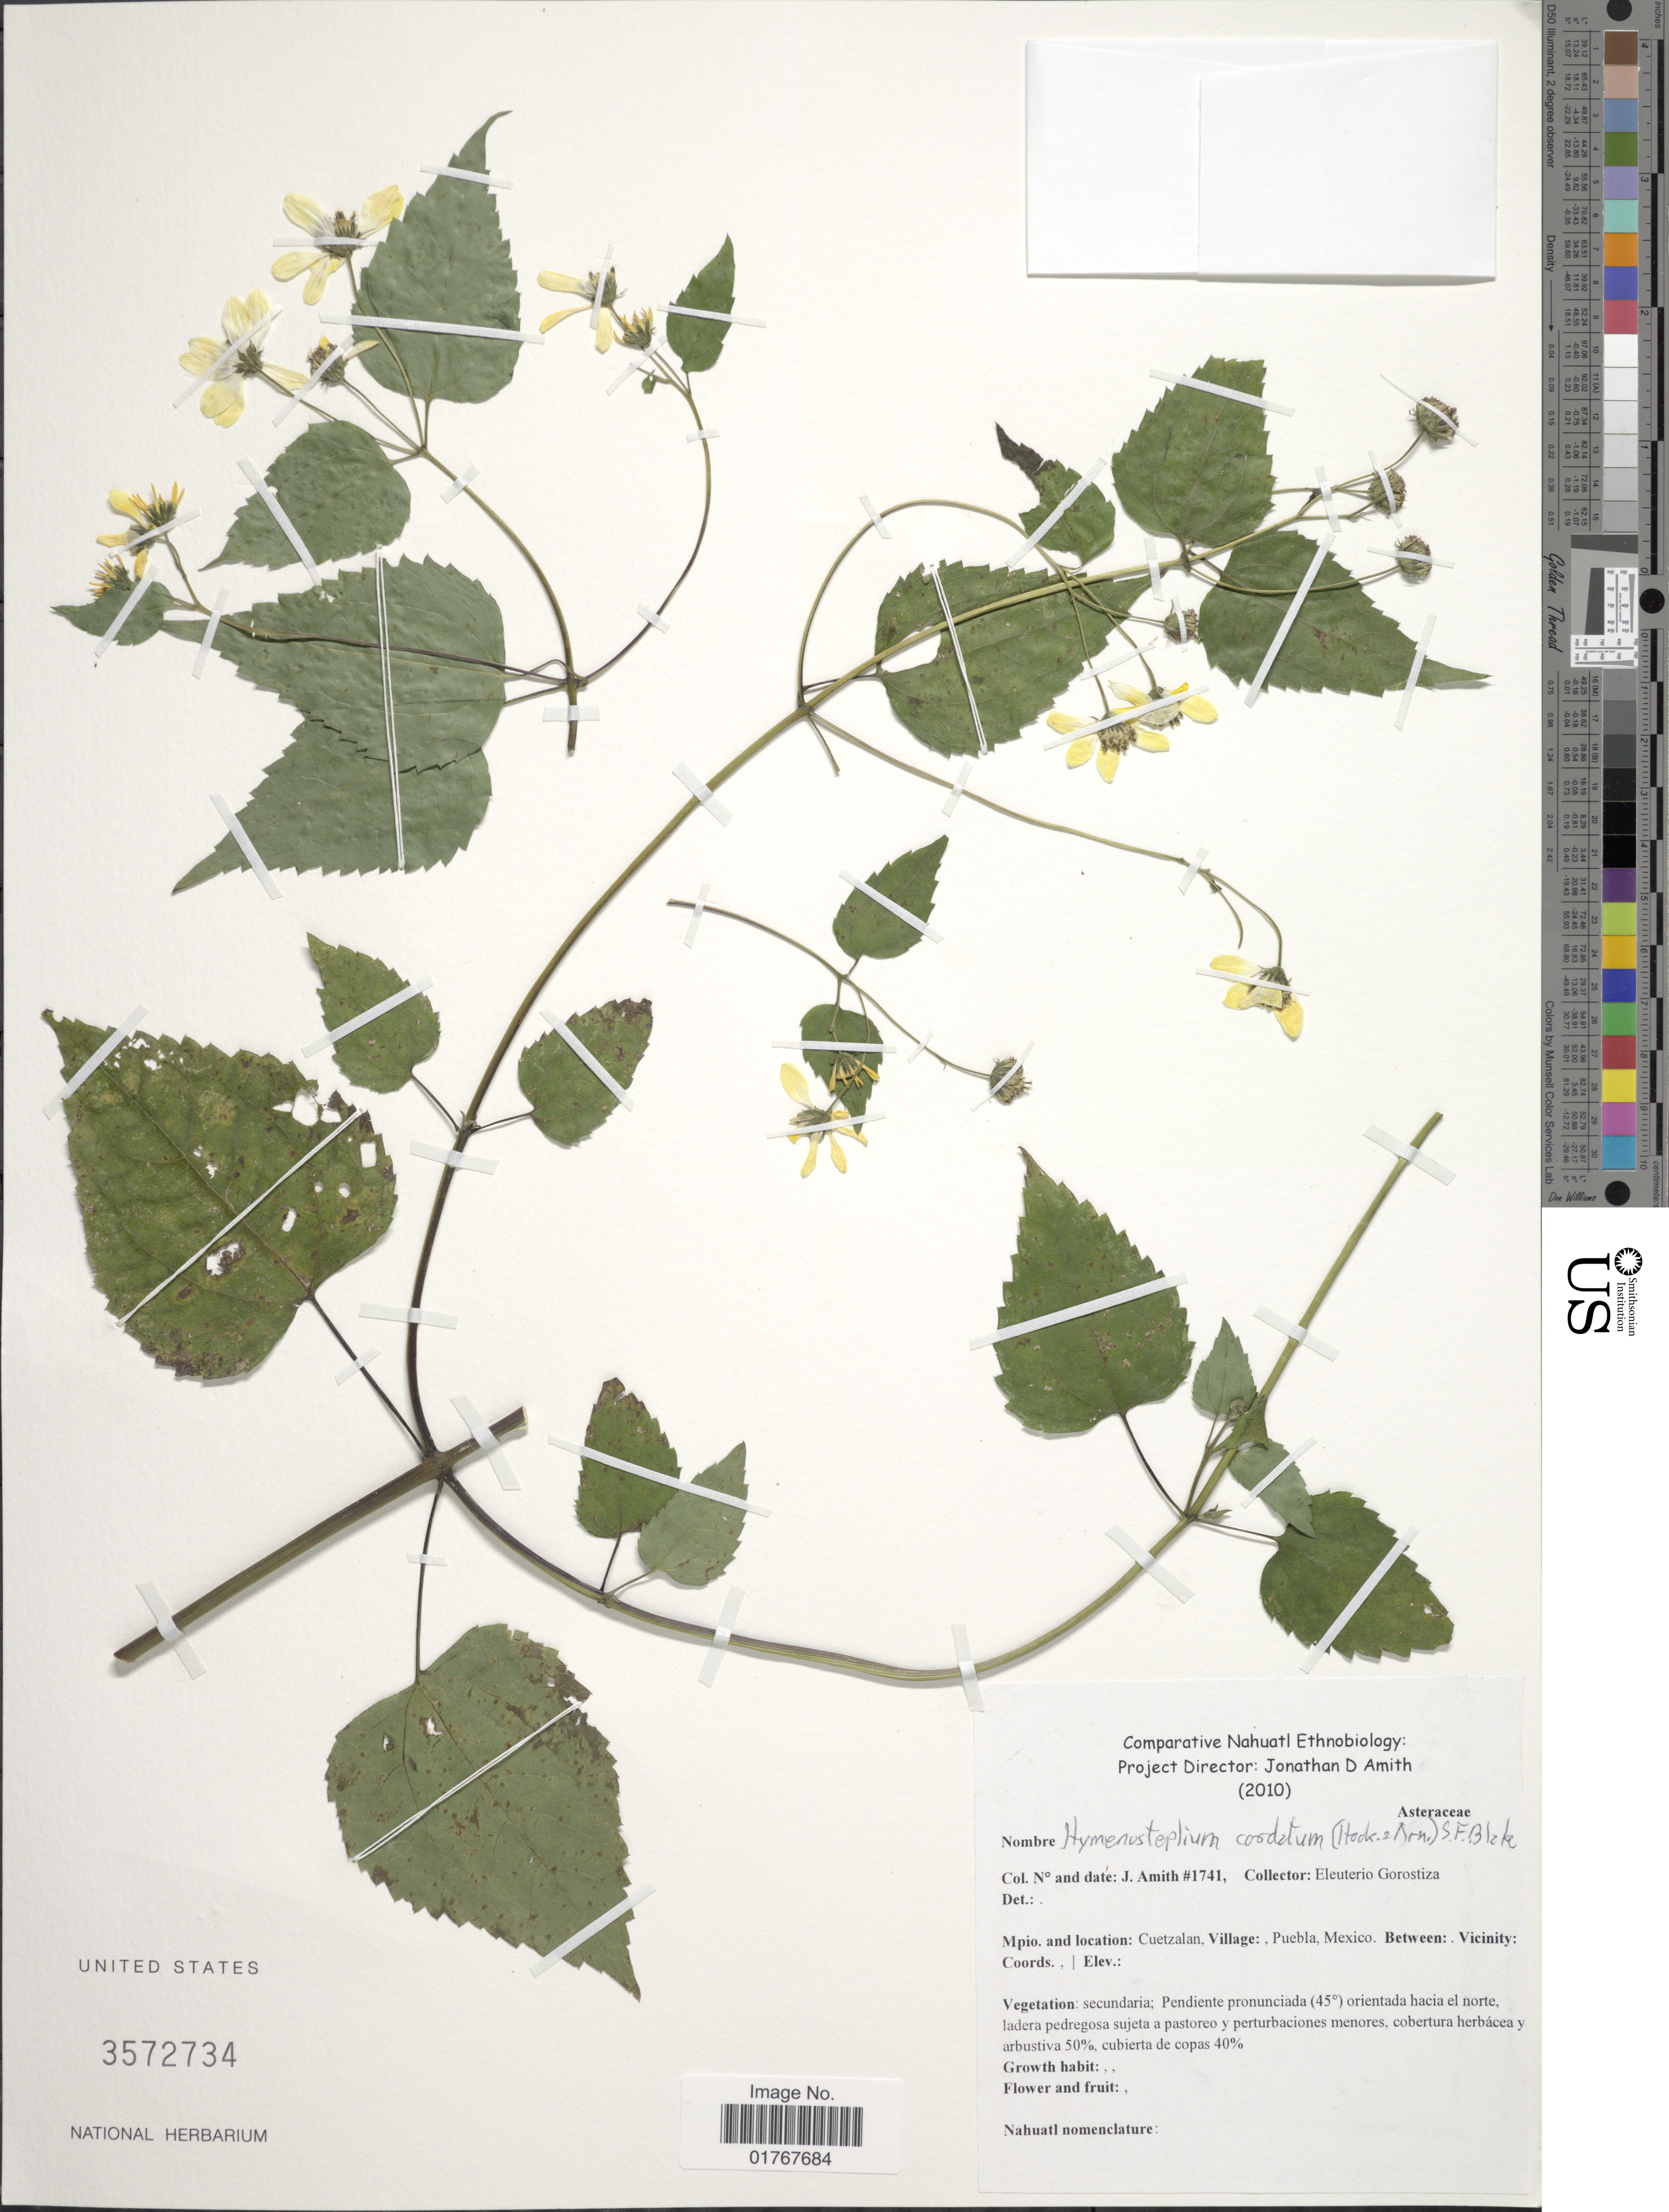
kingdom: Plantae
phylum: Tracheophyta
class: Magnoliopsida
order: Asterales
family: Asteraceae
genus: Viguiera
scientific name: Viguiera cordata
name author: (Hook. & Arn.) D'Arcy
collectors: J. D. Amith & E. Gorostiza S.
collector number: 1741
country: Mexico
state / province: Puebla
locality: Cuetzalan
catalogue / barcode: US 3572734